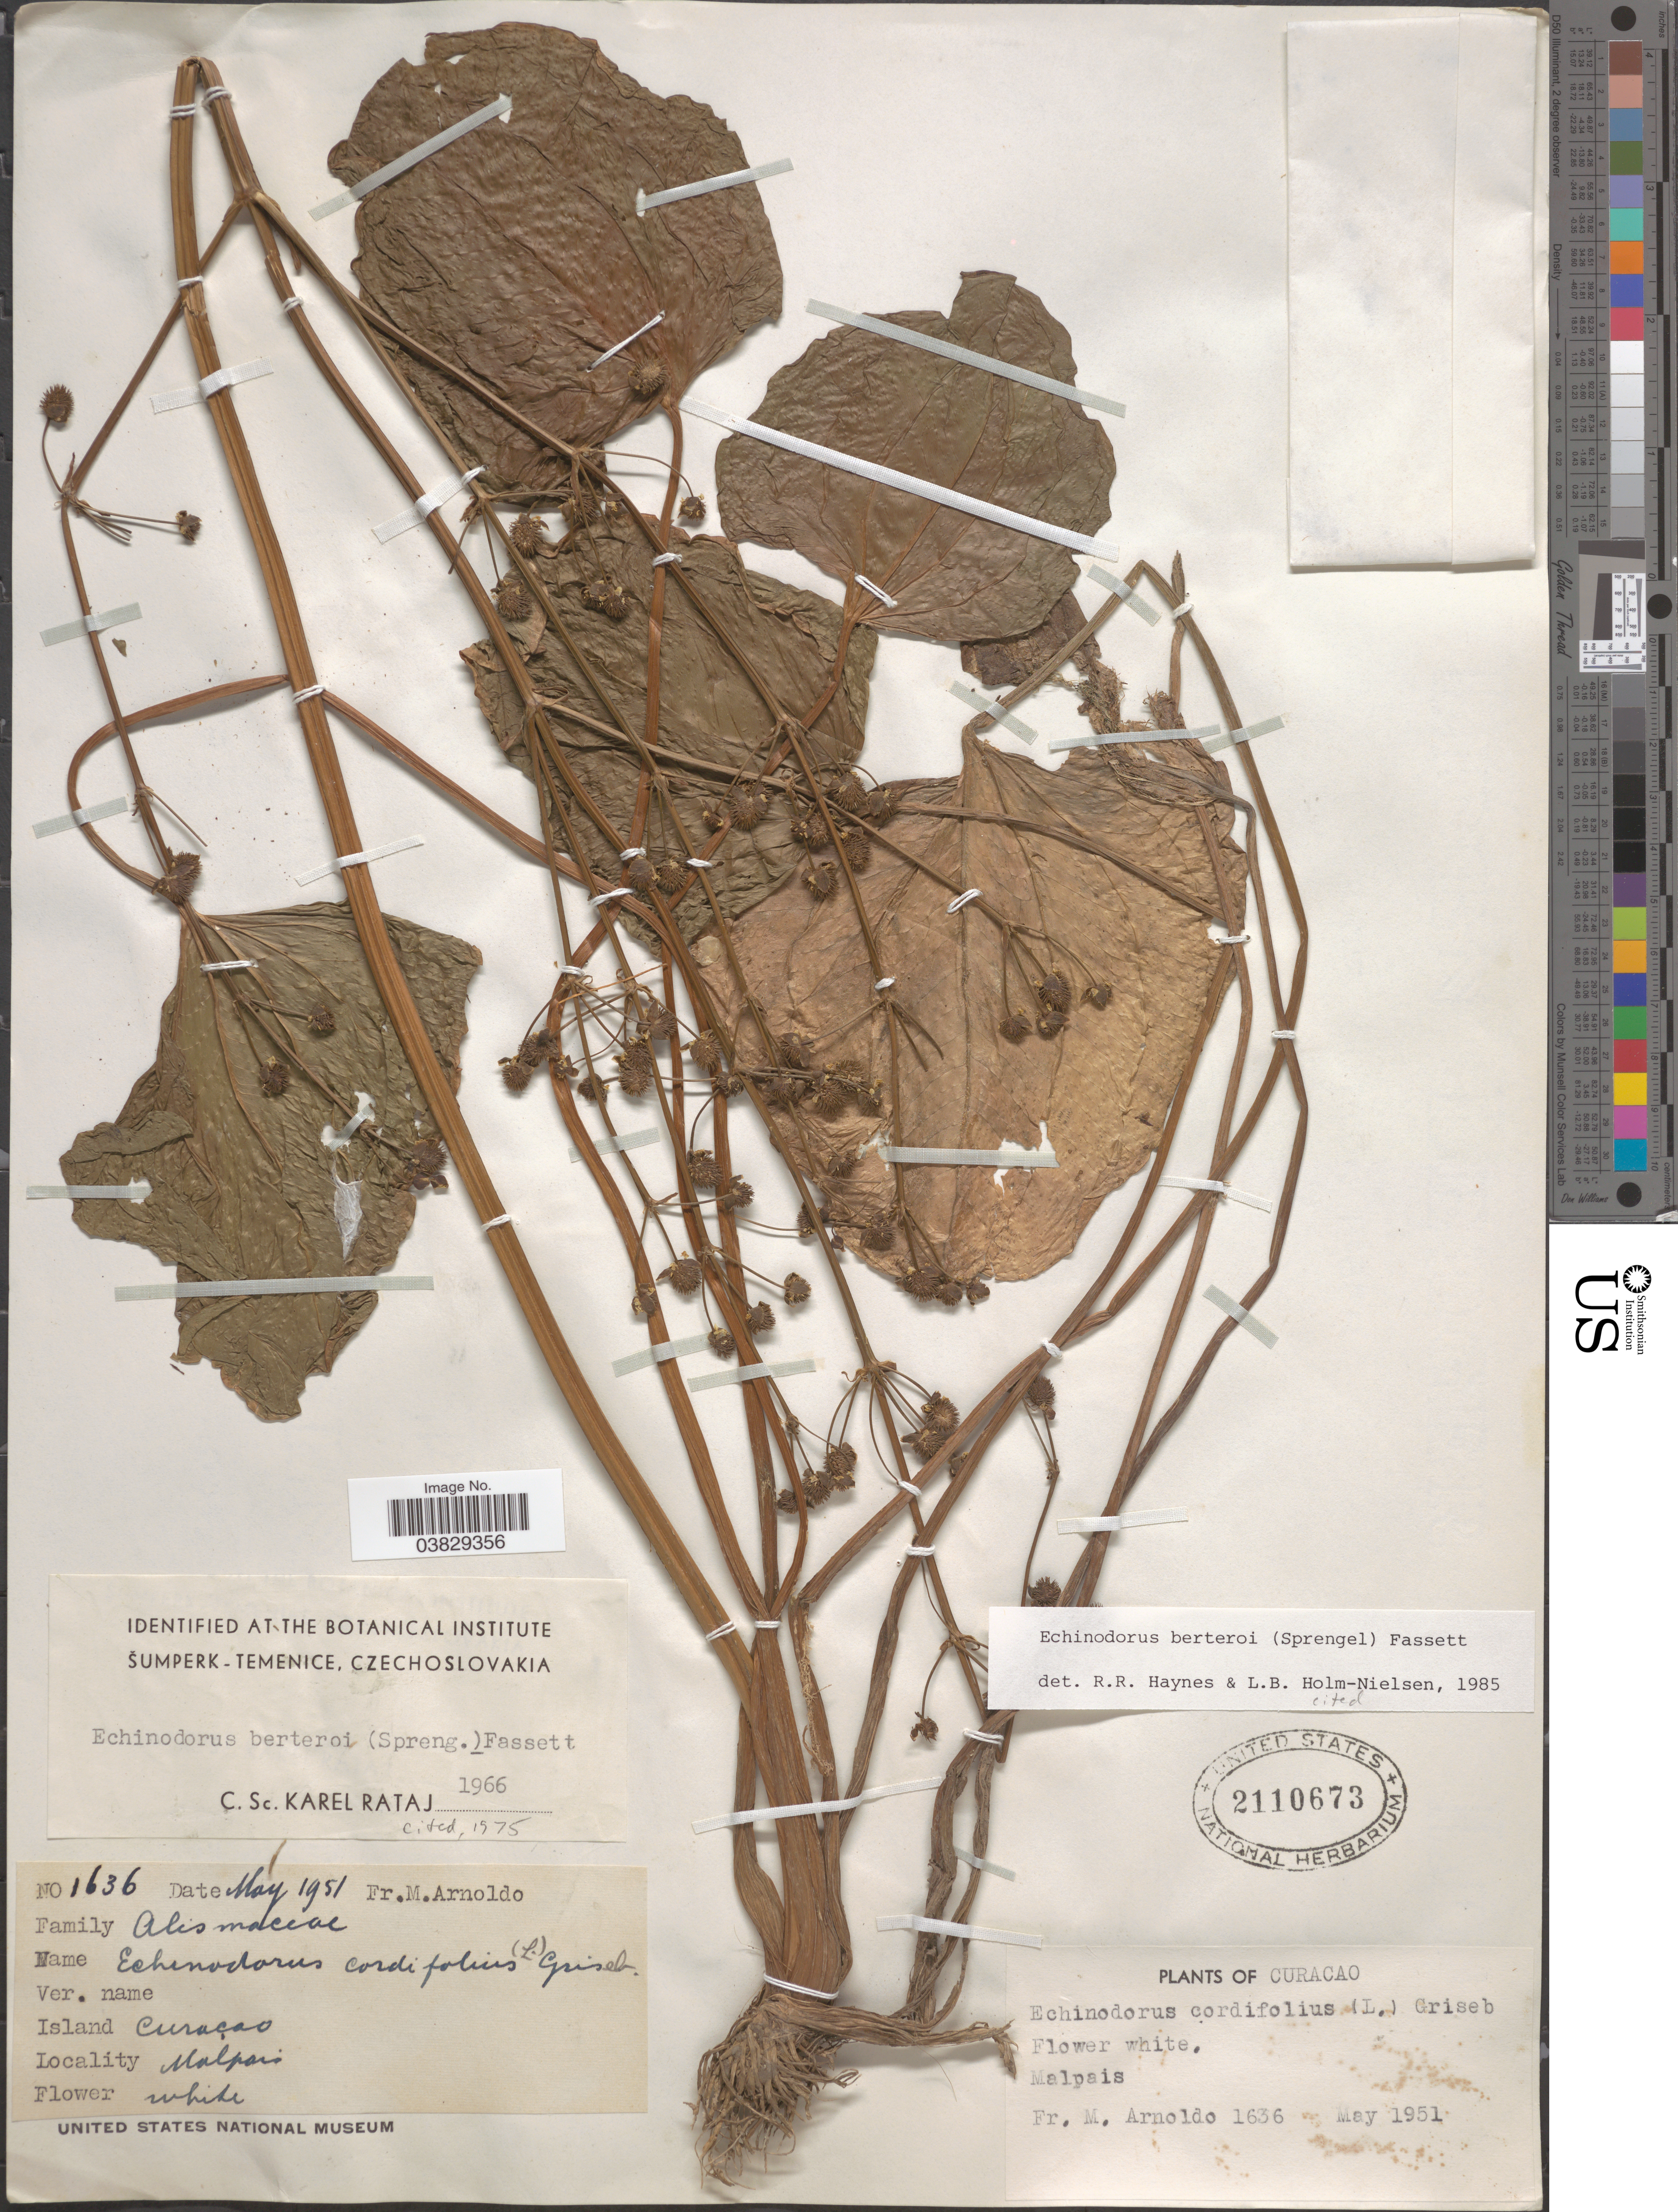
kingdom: Plantae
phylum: Tracheophyta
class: Liliopsida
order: Alismatales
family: Alismataceae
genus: Echinodorus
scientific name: Echinodorus berteroi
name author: (Spreng.) Fassett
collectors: N. Arnoldo-Broeders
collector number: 1636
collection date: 1951-05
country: Curaçao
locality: Malpais.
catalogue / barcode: US 2110673